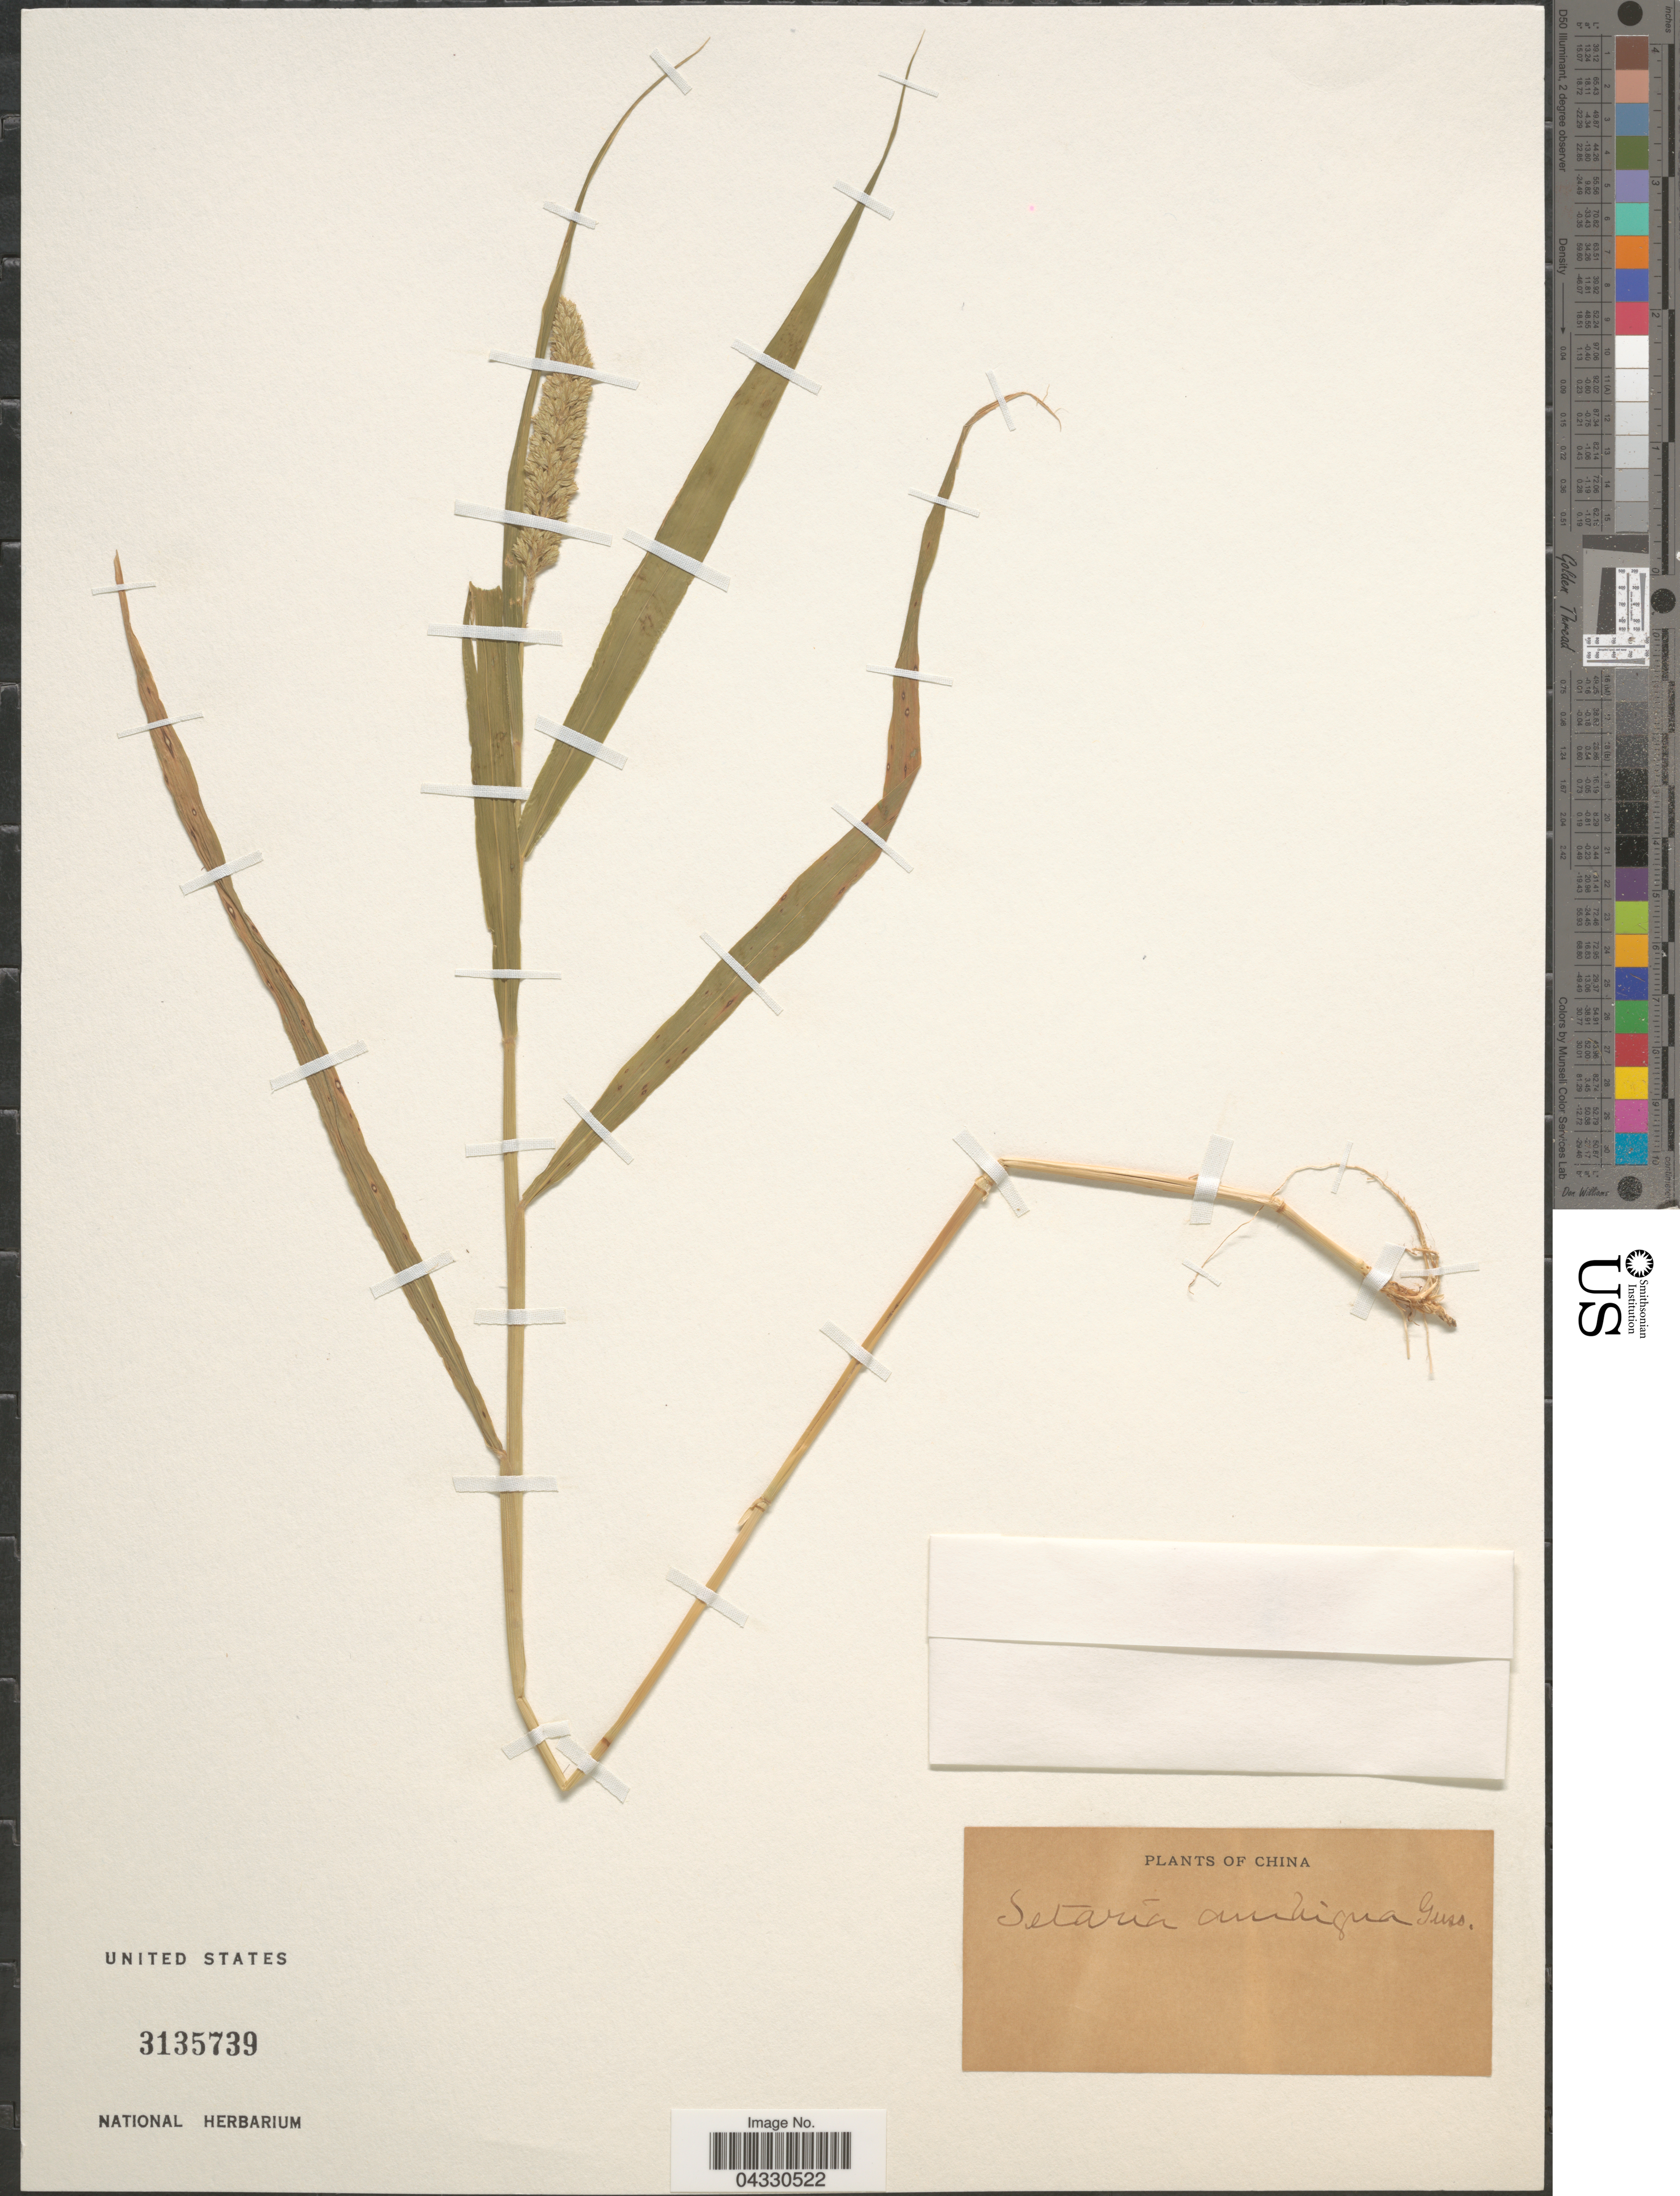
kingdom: Plantae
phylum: Tracheophyta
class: Liliopsida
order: Poales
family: Poaceae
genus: Setaria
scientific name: Setaria verticilliformis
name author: Dumort.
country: China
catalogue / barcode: US 3135739